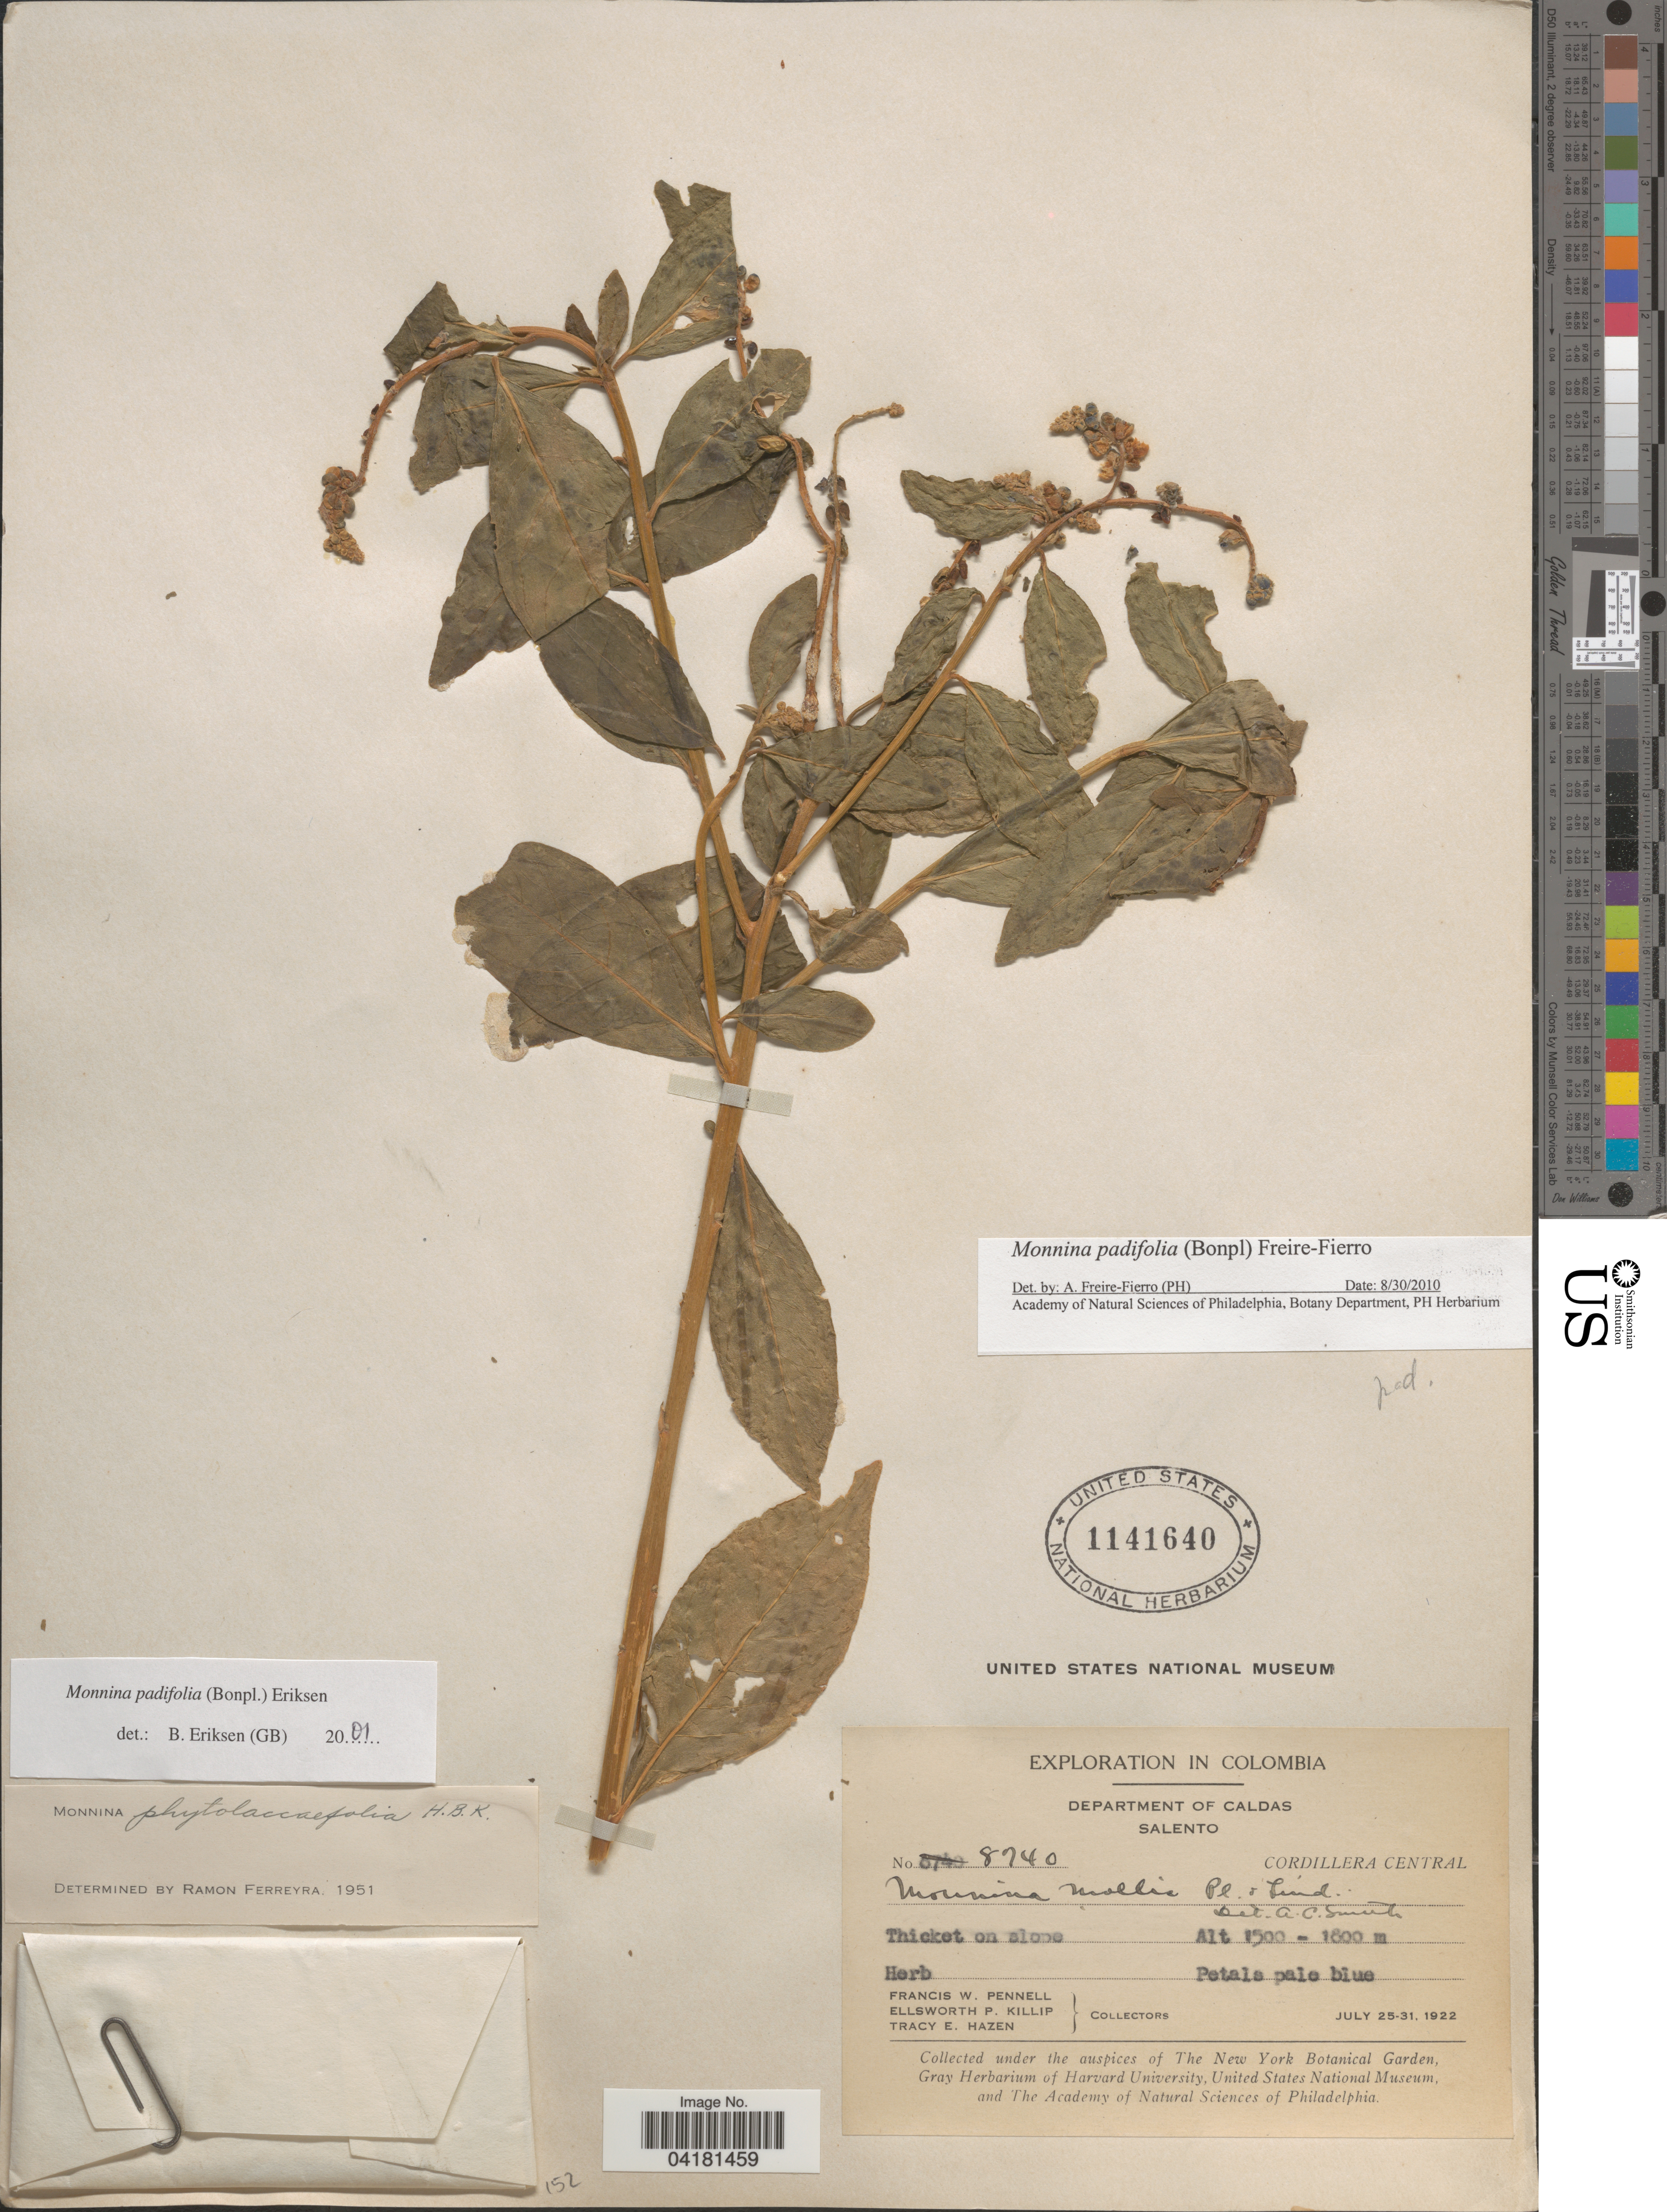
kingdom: Plantae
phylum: Tracheophyta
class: Magnoliopsida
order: Fabales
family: Polygalaceae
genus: Monnina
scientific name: Monnina padifolia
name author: (Bonpl.) Freire-Fierro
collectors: F. W. Pennell, E. P. Killip & T. E. Hazen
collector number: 8740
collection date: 1922-07-25/1922-07-31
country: Colombia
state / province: Caldas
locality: Exploration in Colombia. Department of Caldas. Salento. Cordillera Central. Thicket on slope.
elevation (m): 1500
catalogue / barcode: US 1141640